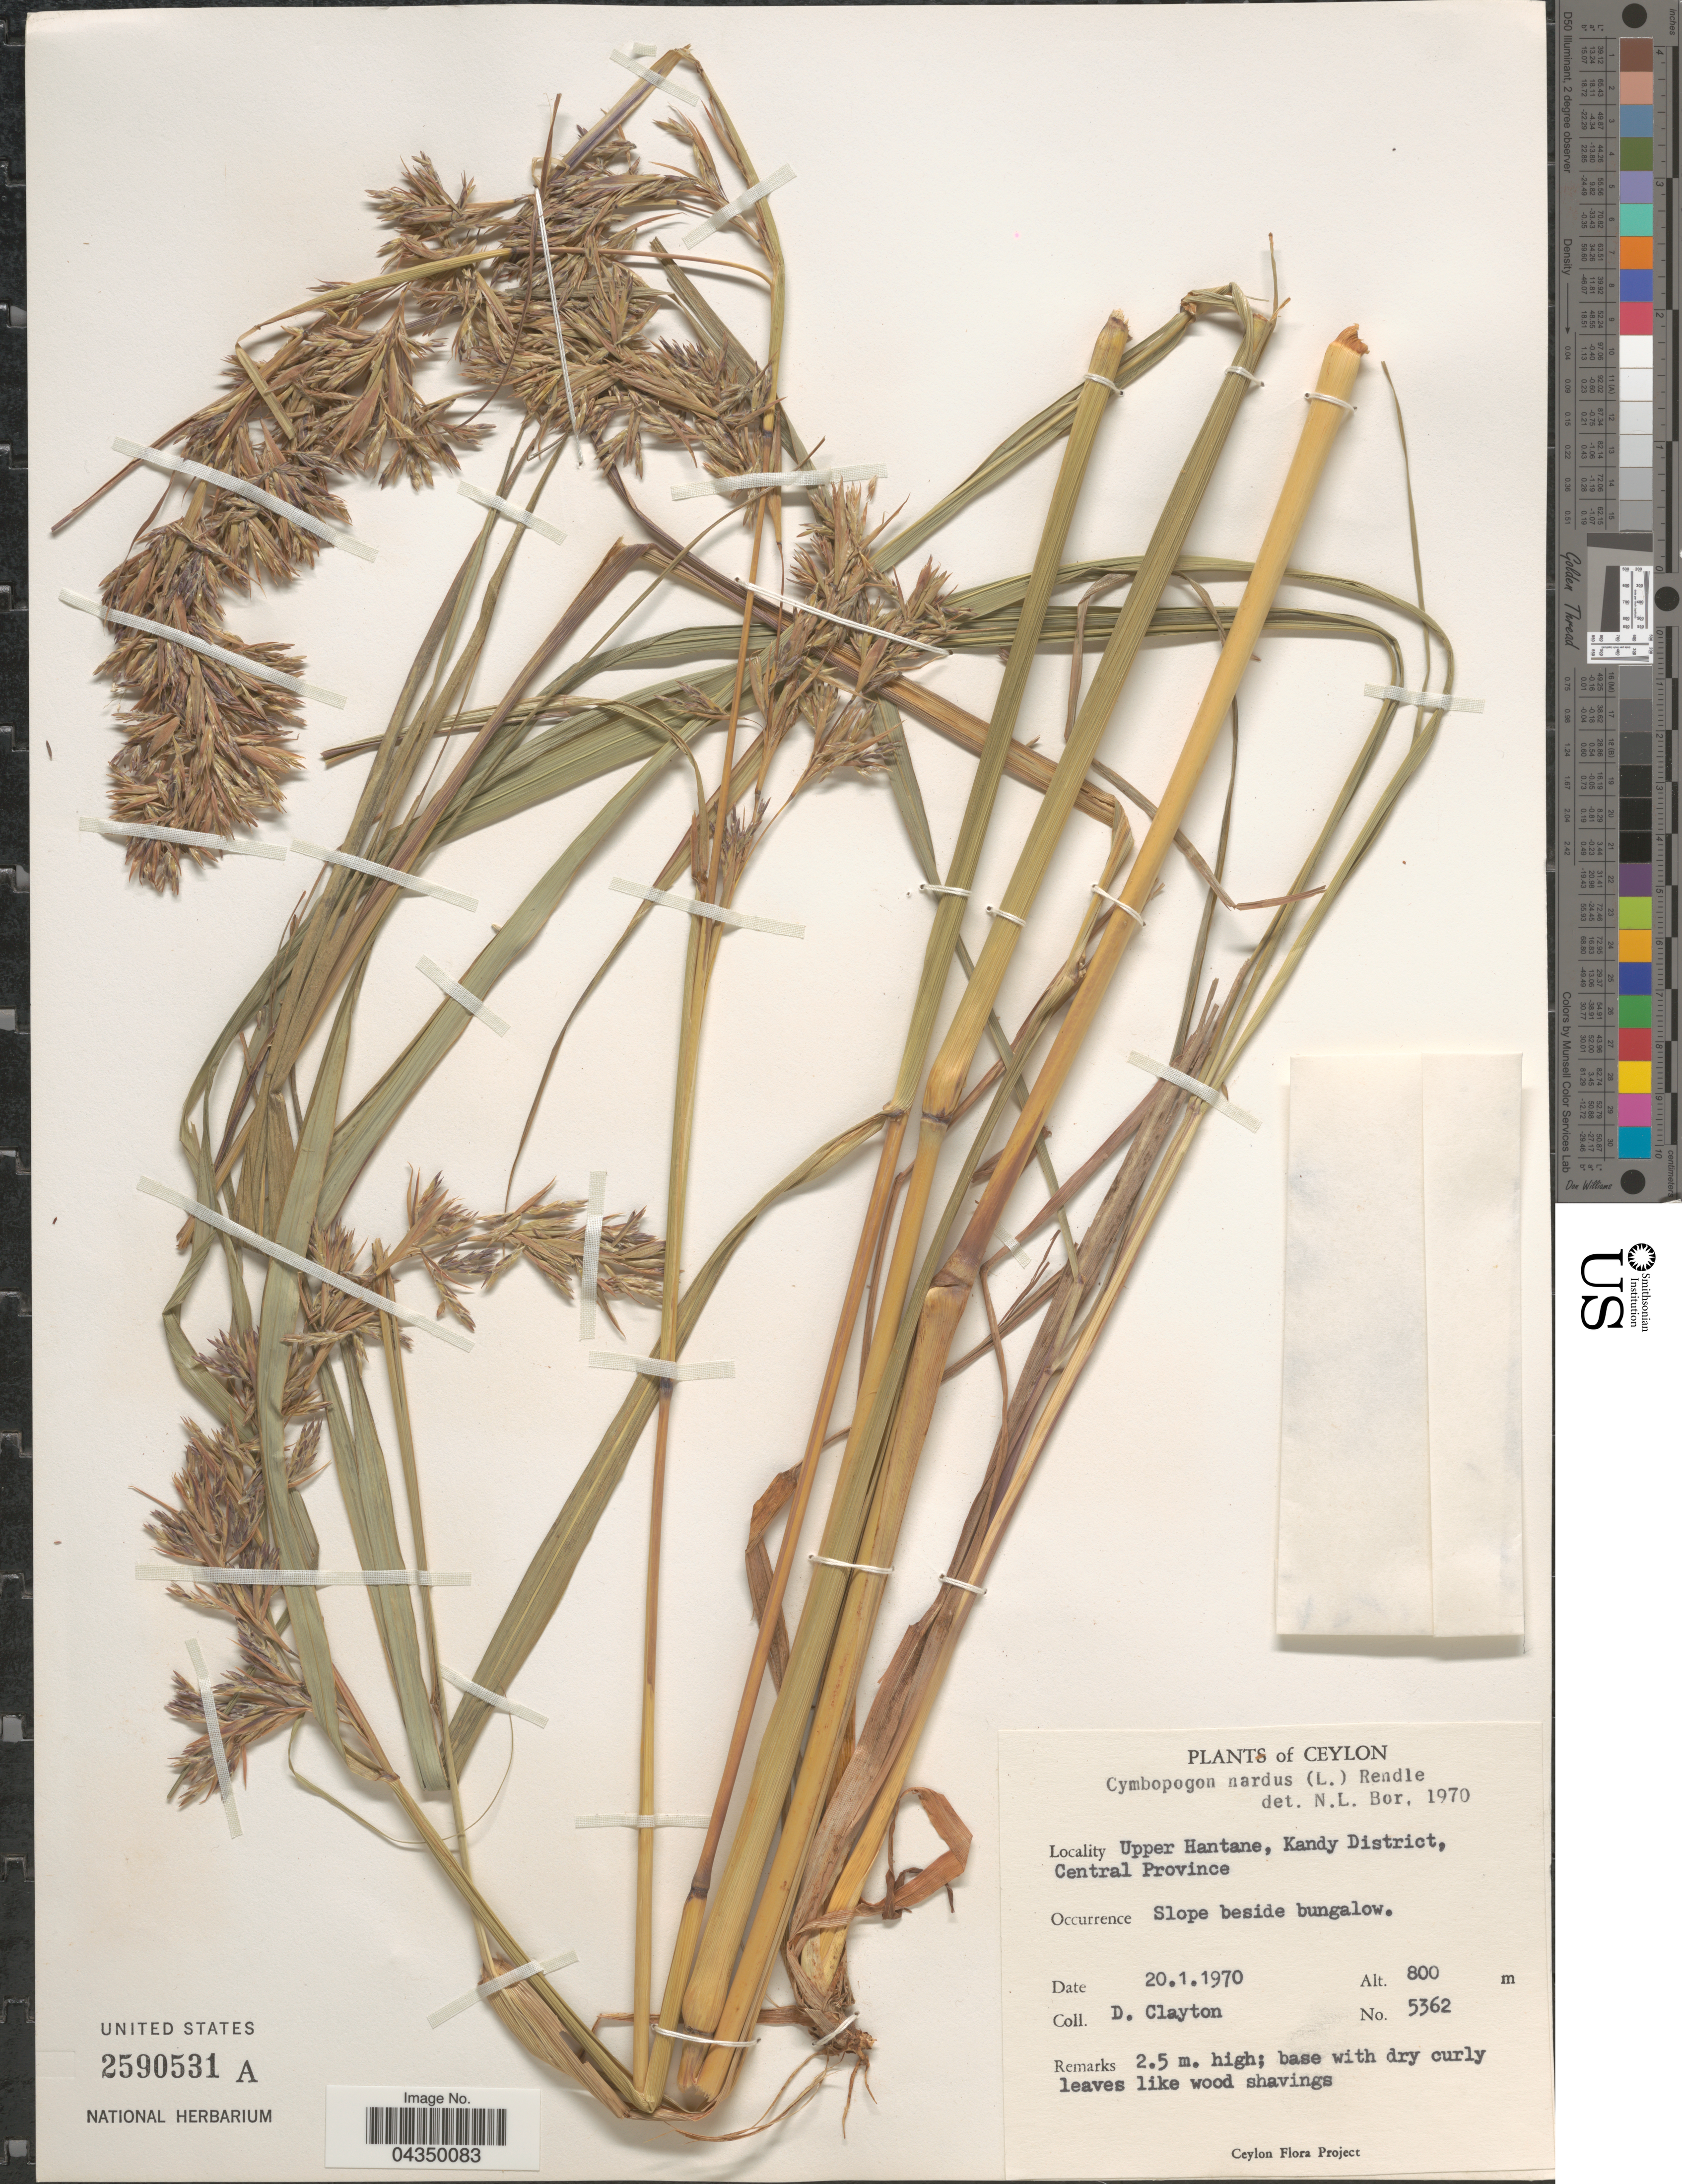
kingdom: Plantae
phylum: Tracheophyta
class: Liliopsida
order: Poales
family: Poaceae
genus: Cymbopogon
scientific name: Cymbopogon nardus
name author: (L.) Rendle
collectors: D. Clayton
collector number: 5362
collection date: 1970-01-20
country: Sri Lanka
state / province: Central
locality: Ceylon. Upper Hantane, Kandy District, Central Province. Slope beside bungalow.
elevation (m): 800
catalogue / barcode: US 2590531A